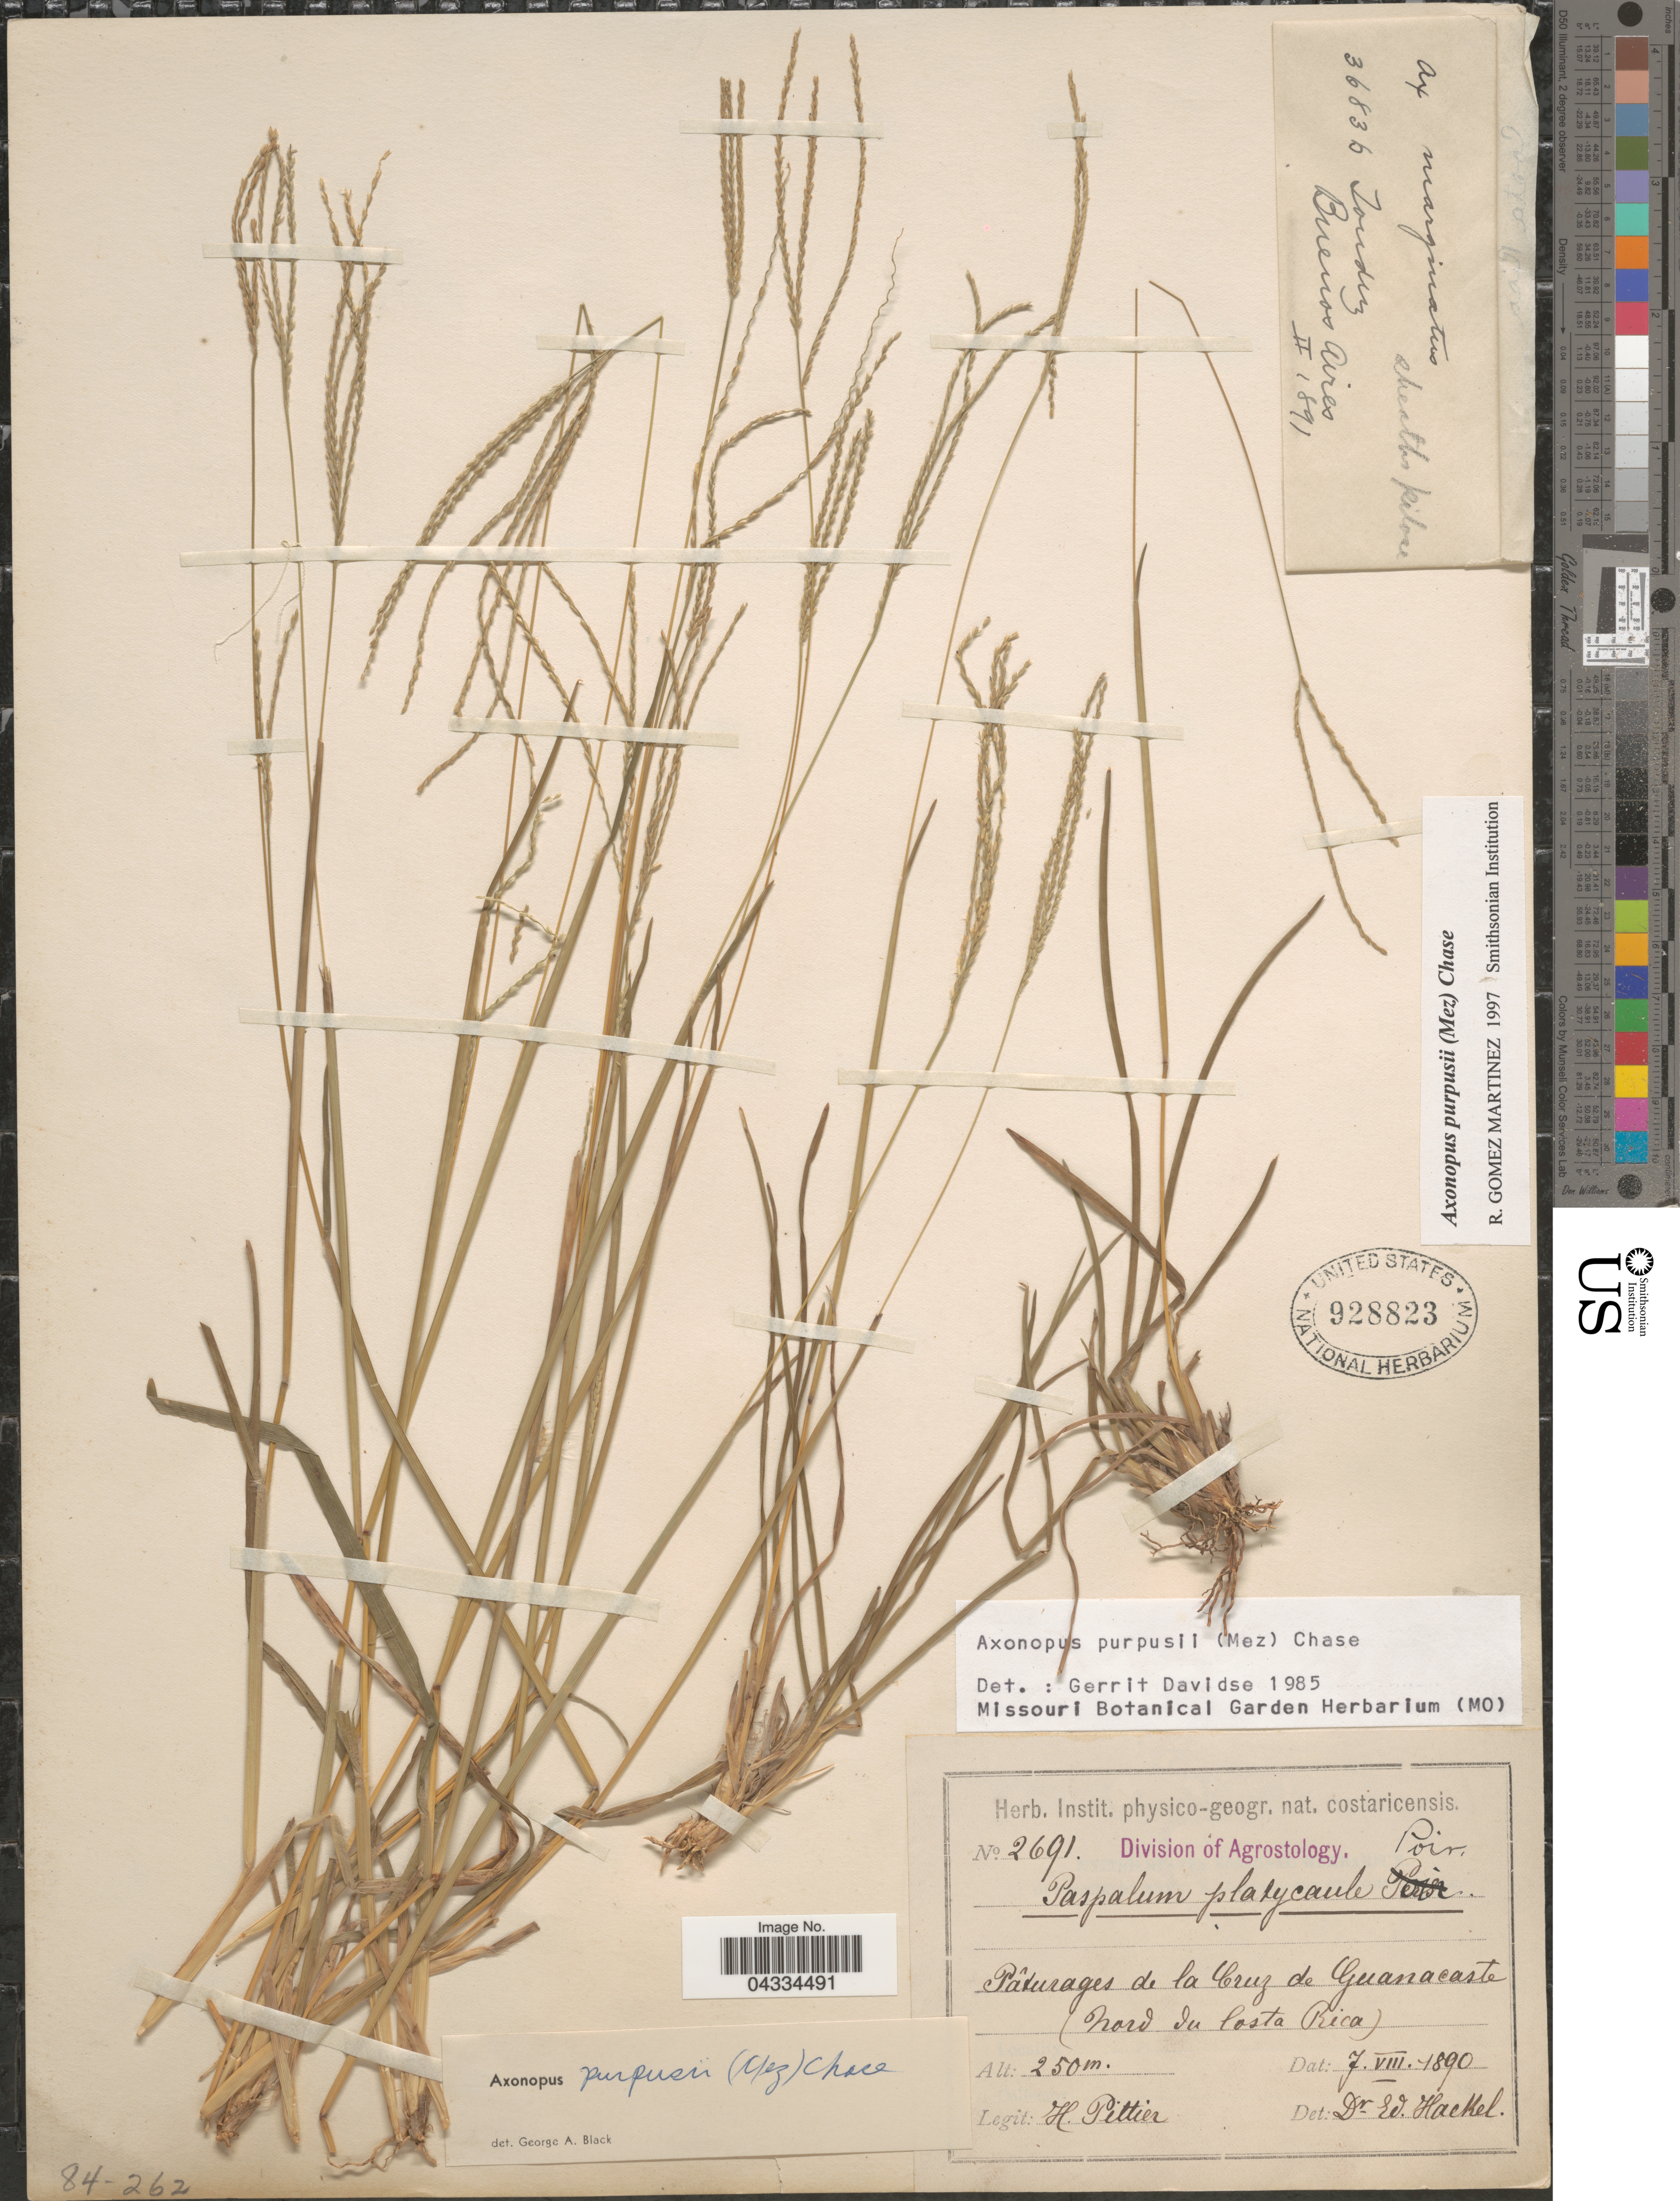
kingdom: Plantae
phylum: Tracheophyta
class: Liliopsida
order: Poales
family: Poaceae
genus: Axonopus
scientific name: Axonopus purpusii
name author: (Mez) Chase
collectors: H. F. Pittier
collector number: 2691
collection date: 1890-08-07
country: Costa Rica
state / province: Guanacaste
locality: Pâturages de la Cruz de Guanacaste (nord de Costa Rica).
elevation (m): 250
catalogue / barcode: US 928823